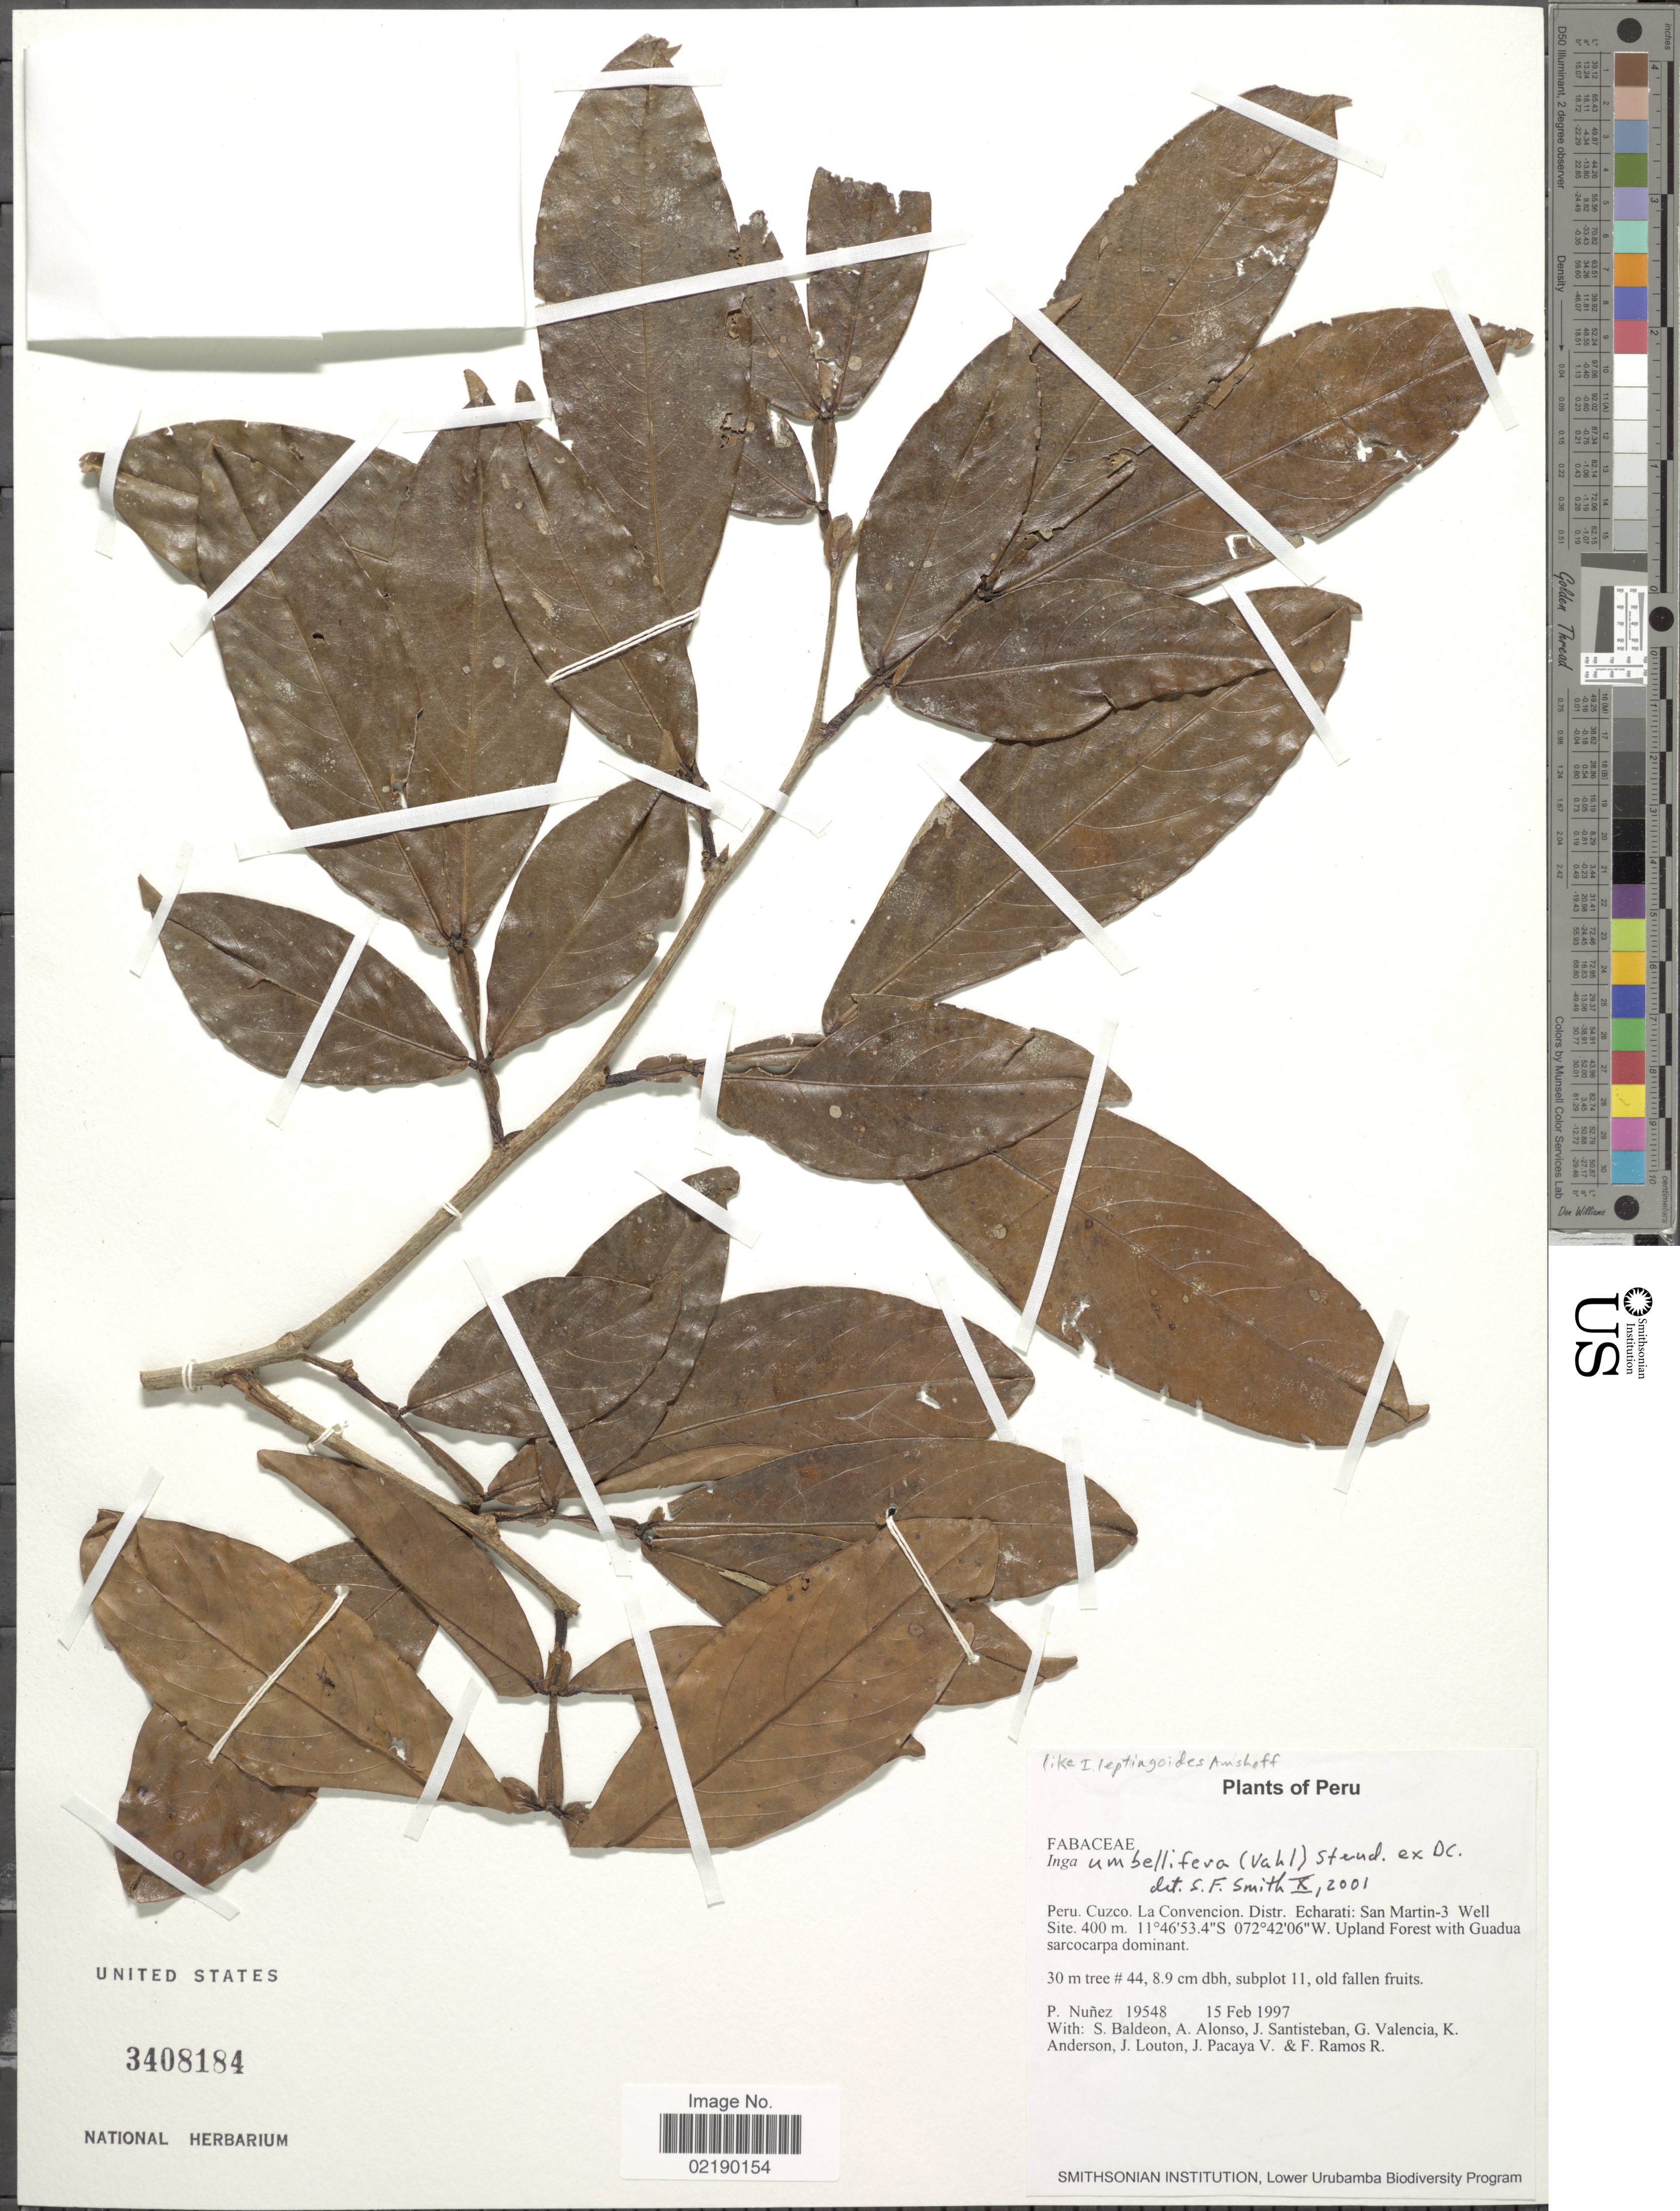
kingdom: Plantae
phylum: Tracheophyta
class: Magnoliopsida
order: Fabales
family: Fabaceae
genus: Inga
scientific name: Inga umbellifera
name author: (Vahl) Steud. ex DC.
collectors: P. Nuñez V., S. Baldeon, A. Alonso, J. Santisteban & et al.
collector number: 19548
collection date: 1997-02-15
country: Peru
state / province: Cusco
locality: La Convencion. Distr. Echarati: San Martin - 3 Well Site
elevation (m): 400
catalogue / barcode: US 3408184